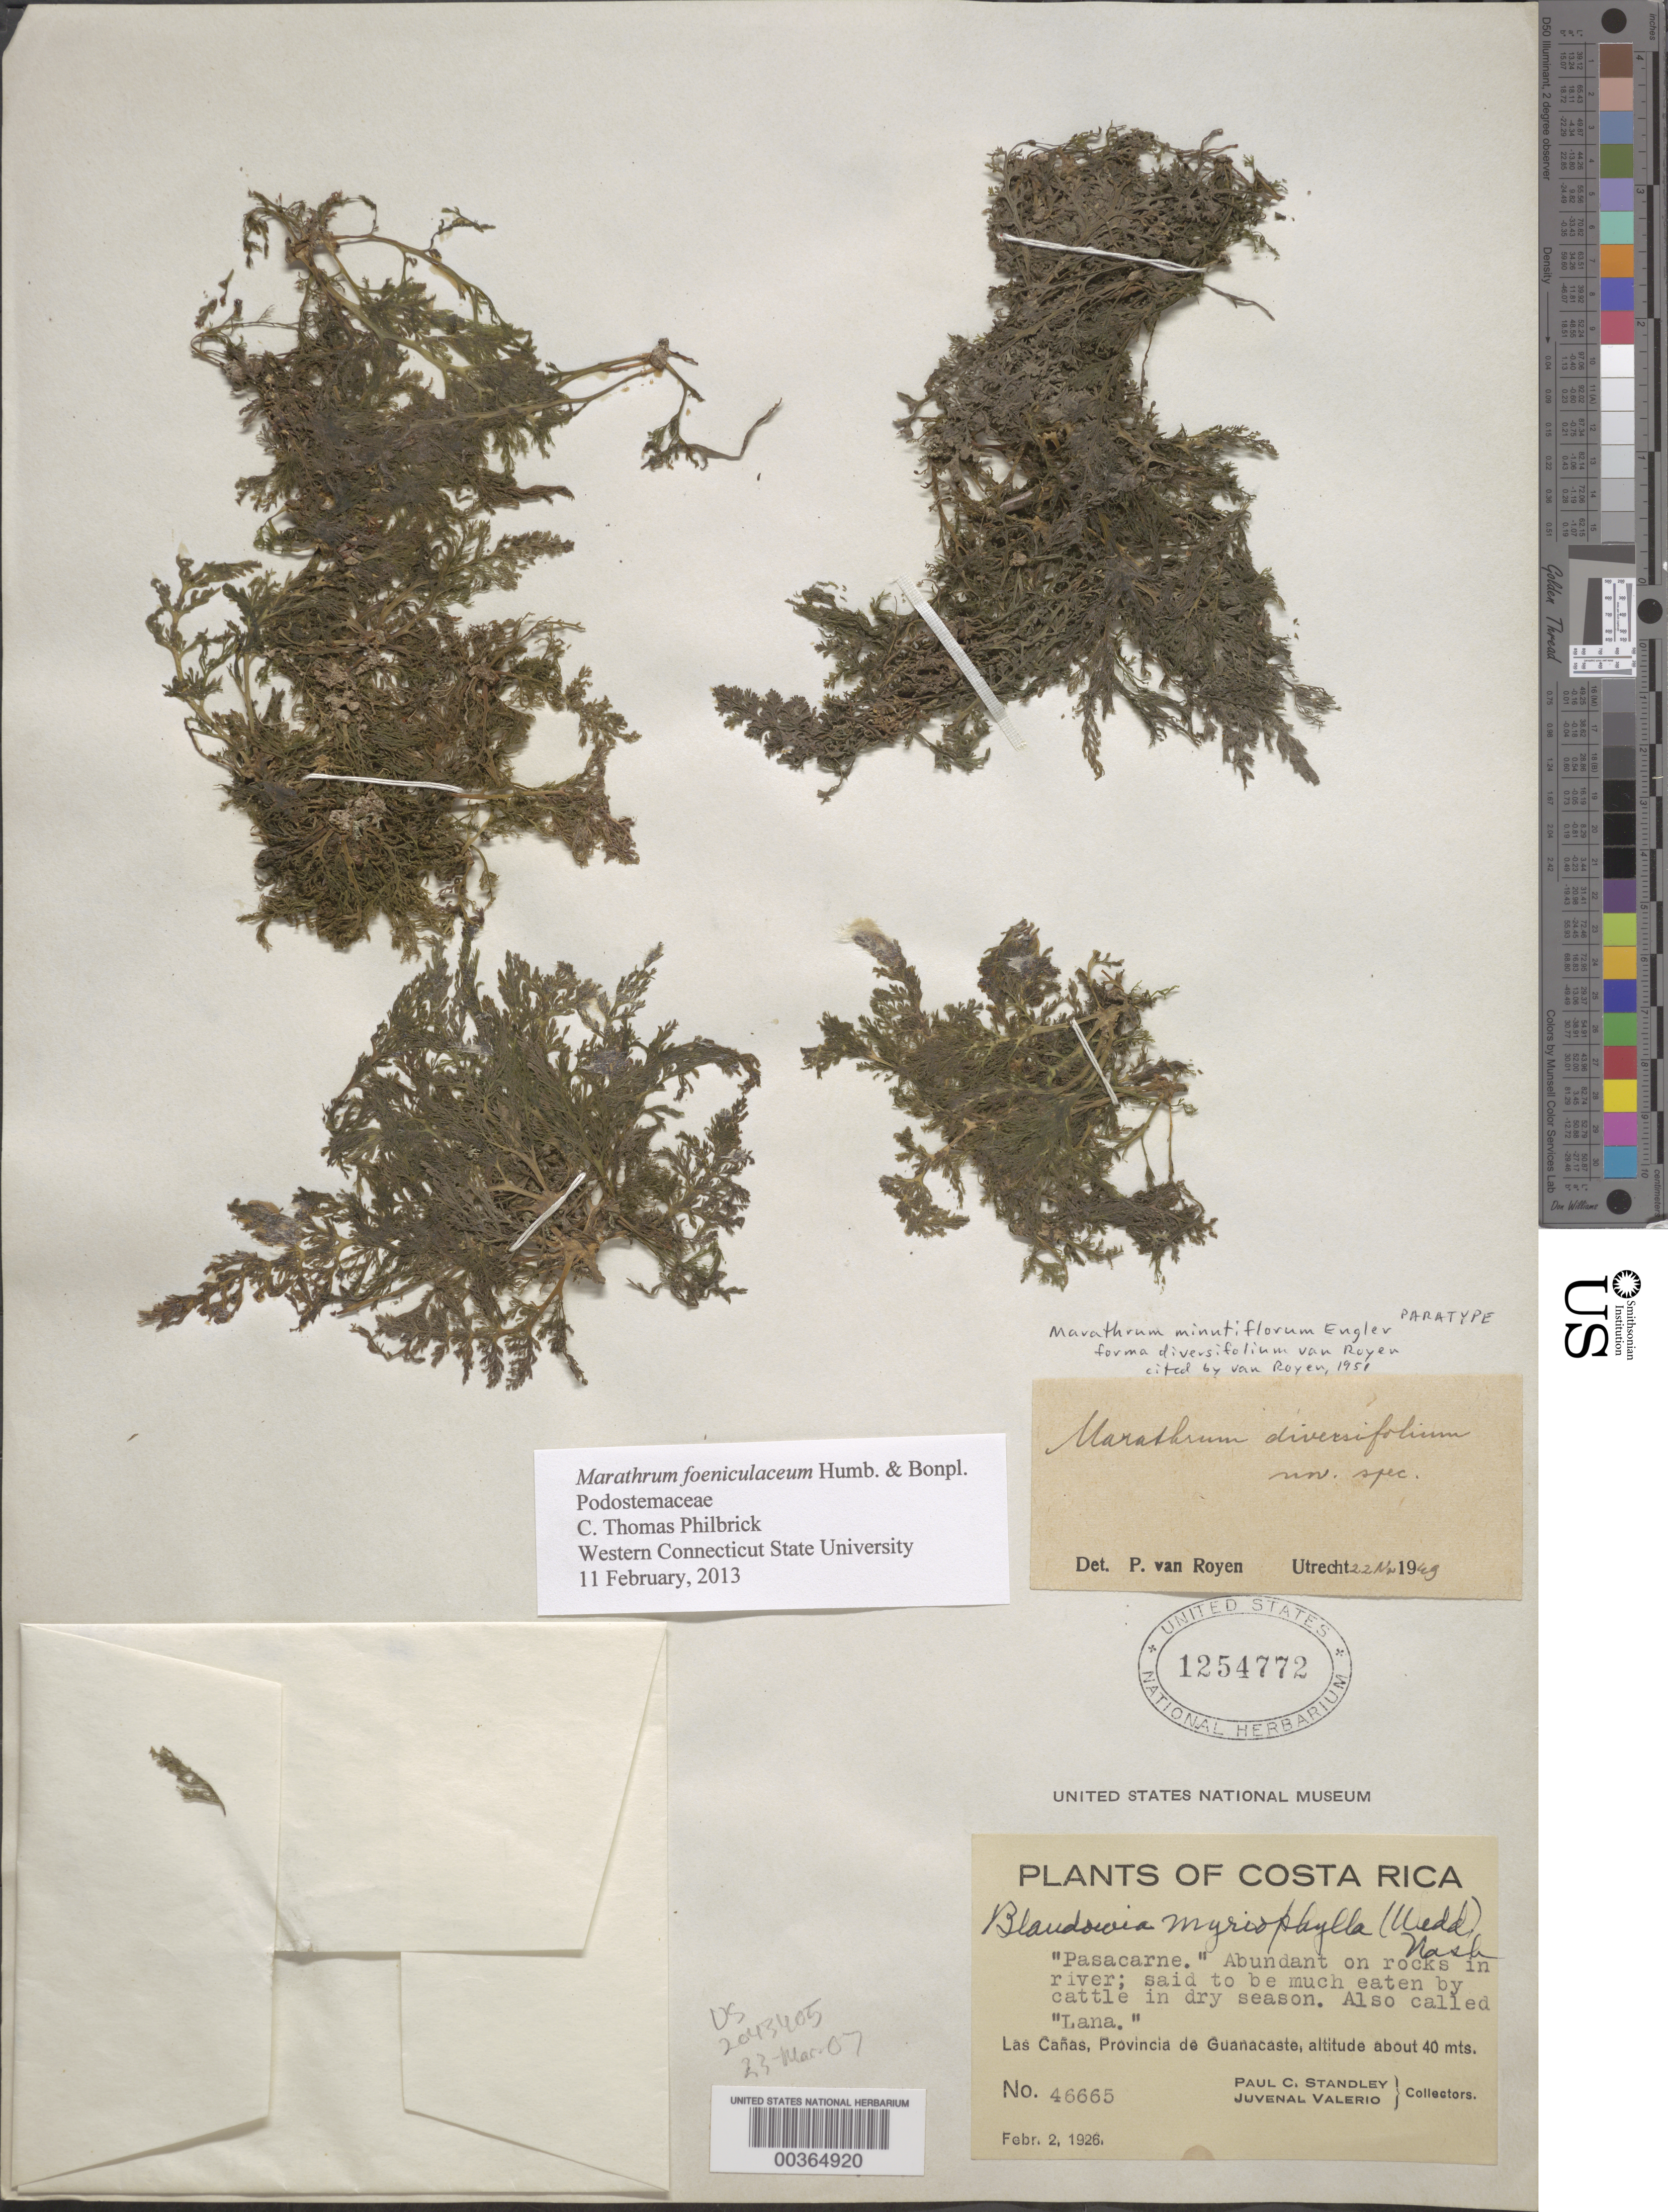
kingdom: Plantae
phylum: Tracheophyta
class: Magnoliopsida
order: Malpighiales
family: Podostemaceae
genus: Marathrum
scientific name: Marathrum foeniculaceum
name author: Bonpl.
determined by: Philbrick, C. Thomas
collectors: P. C. Standley & J. Valerio R.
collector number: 46665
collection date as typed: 02 Feb 1926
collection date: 1926-02-02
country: Costa Rica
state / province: Guanacaste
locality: Las Canas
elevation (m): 40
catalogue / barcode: US 1254772